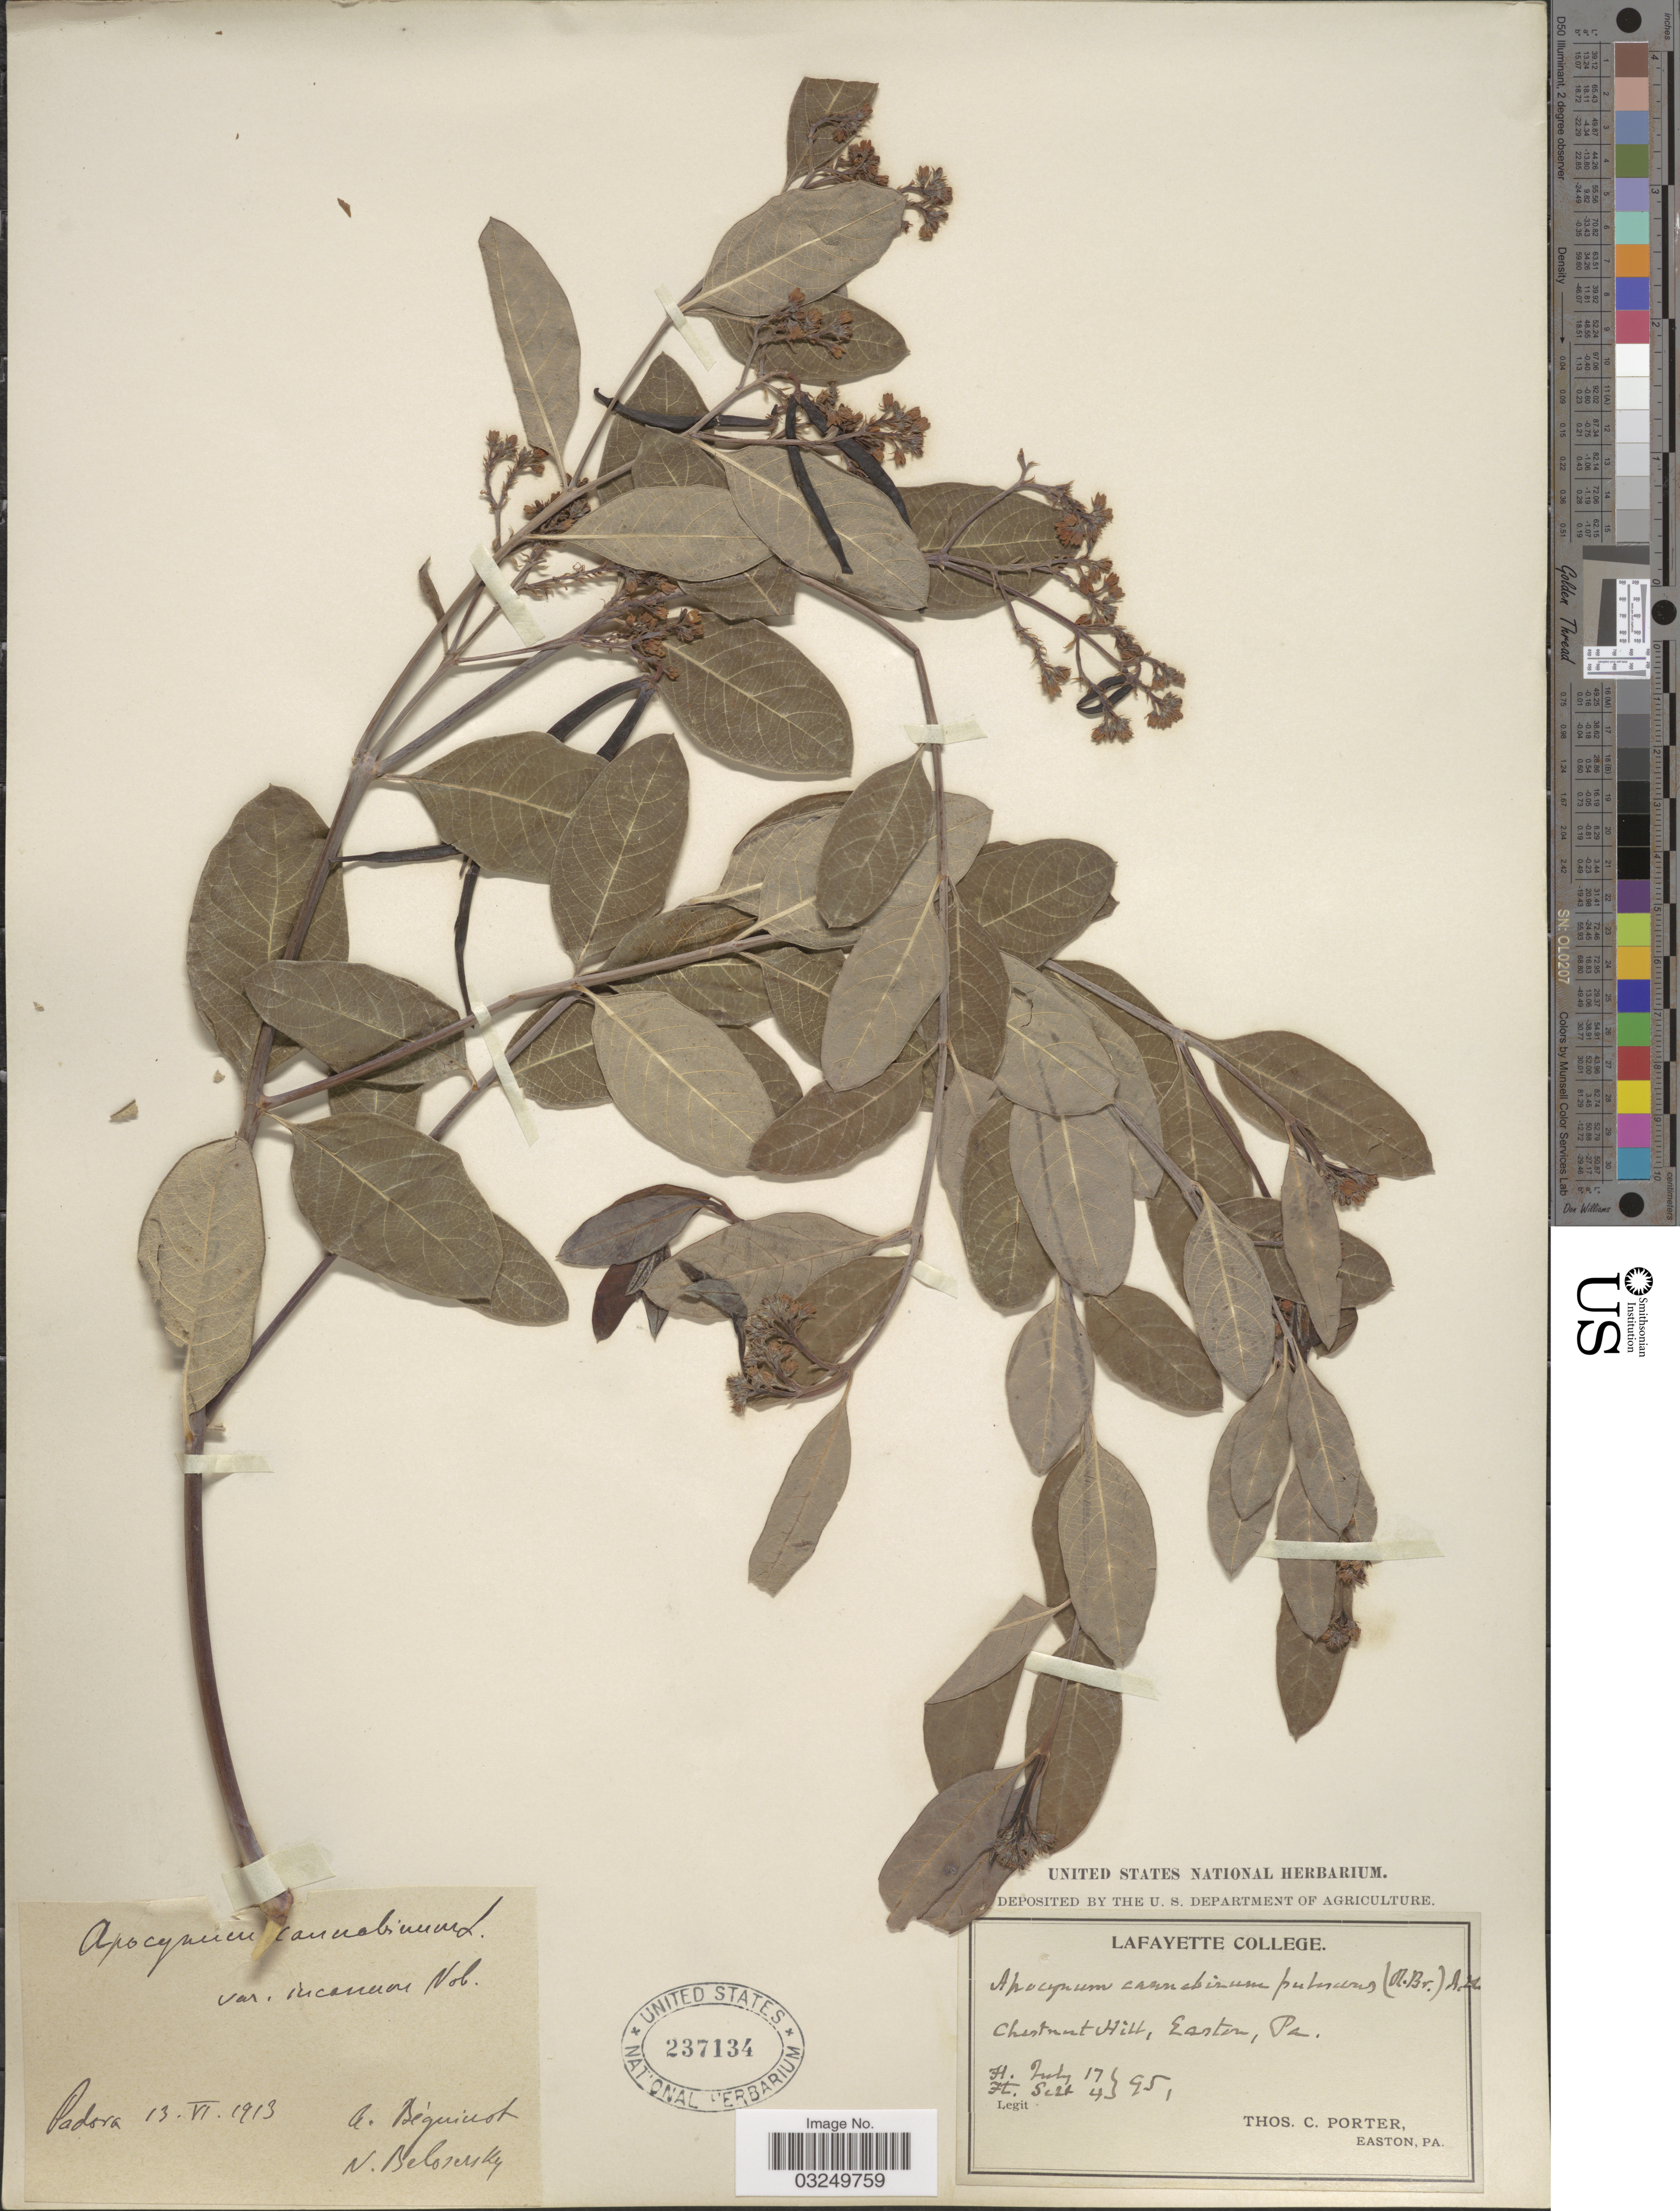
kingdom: Plantae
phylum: Tracheophyta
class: Magnoliopsida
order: Gentianales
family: Apocynaceae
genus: Apocynum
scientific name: Apocynum cannabinum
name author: L.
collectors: T. Porter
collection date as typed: Transcribed d/m/y: 17/7/95 to 4/9/95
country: United States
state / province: Pennsylvania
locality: Chestnut Hill, Easton.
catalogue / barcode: US 237134